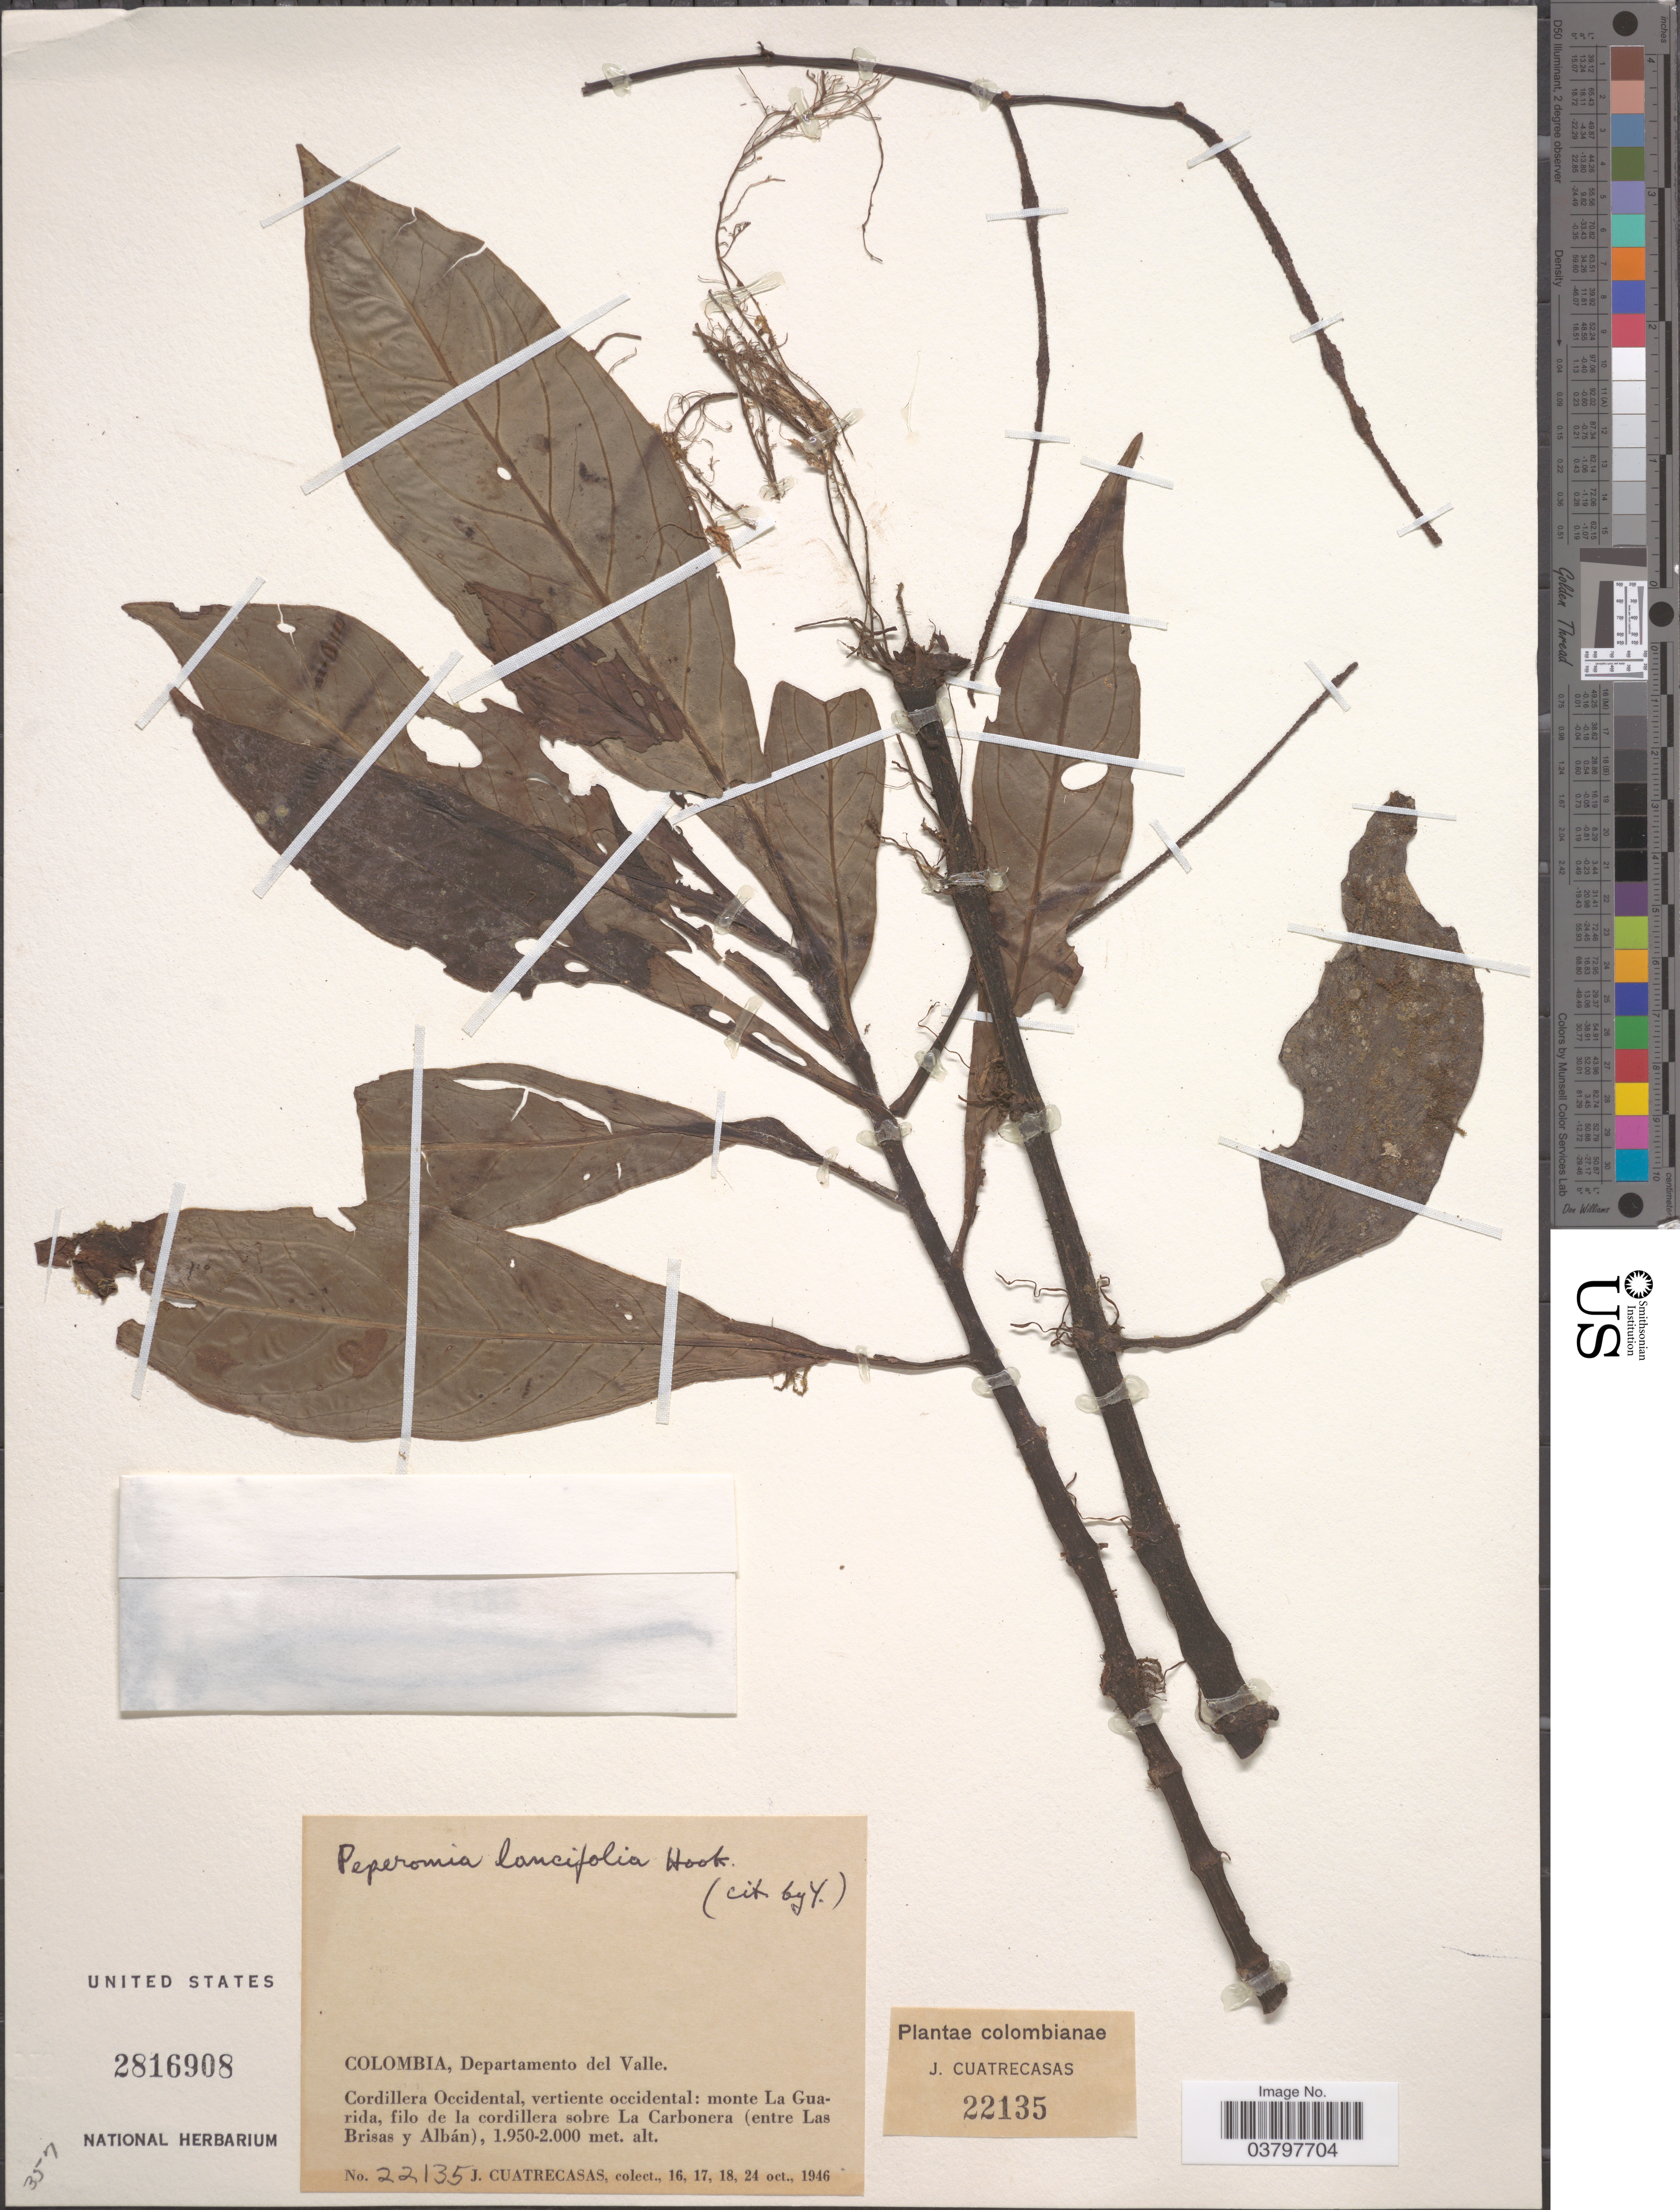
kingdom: Plantae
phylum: Tracheophyta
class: Magnoliopsida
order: Piperales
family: Piperaceae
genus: Peperomia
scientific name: Peperomia lancifolia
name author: Hook.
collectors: J. Cuatrecasas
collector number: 22135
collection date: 1946-10-16/1946-10-24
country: Colombia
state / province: Valle del Cauca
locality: Departamento del Valle. Cordillera Occidental, vertiente occidental: monte La Guarida, filo de la cordillera sobre La Carbonera (entre Las Brisas y Albán).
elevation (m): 1950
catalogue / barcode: US 2816908